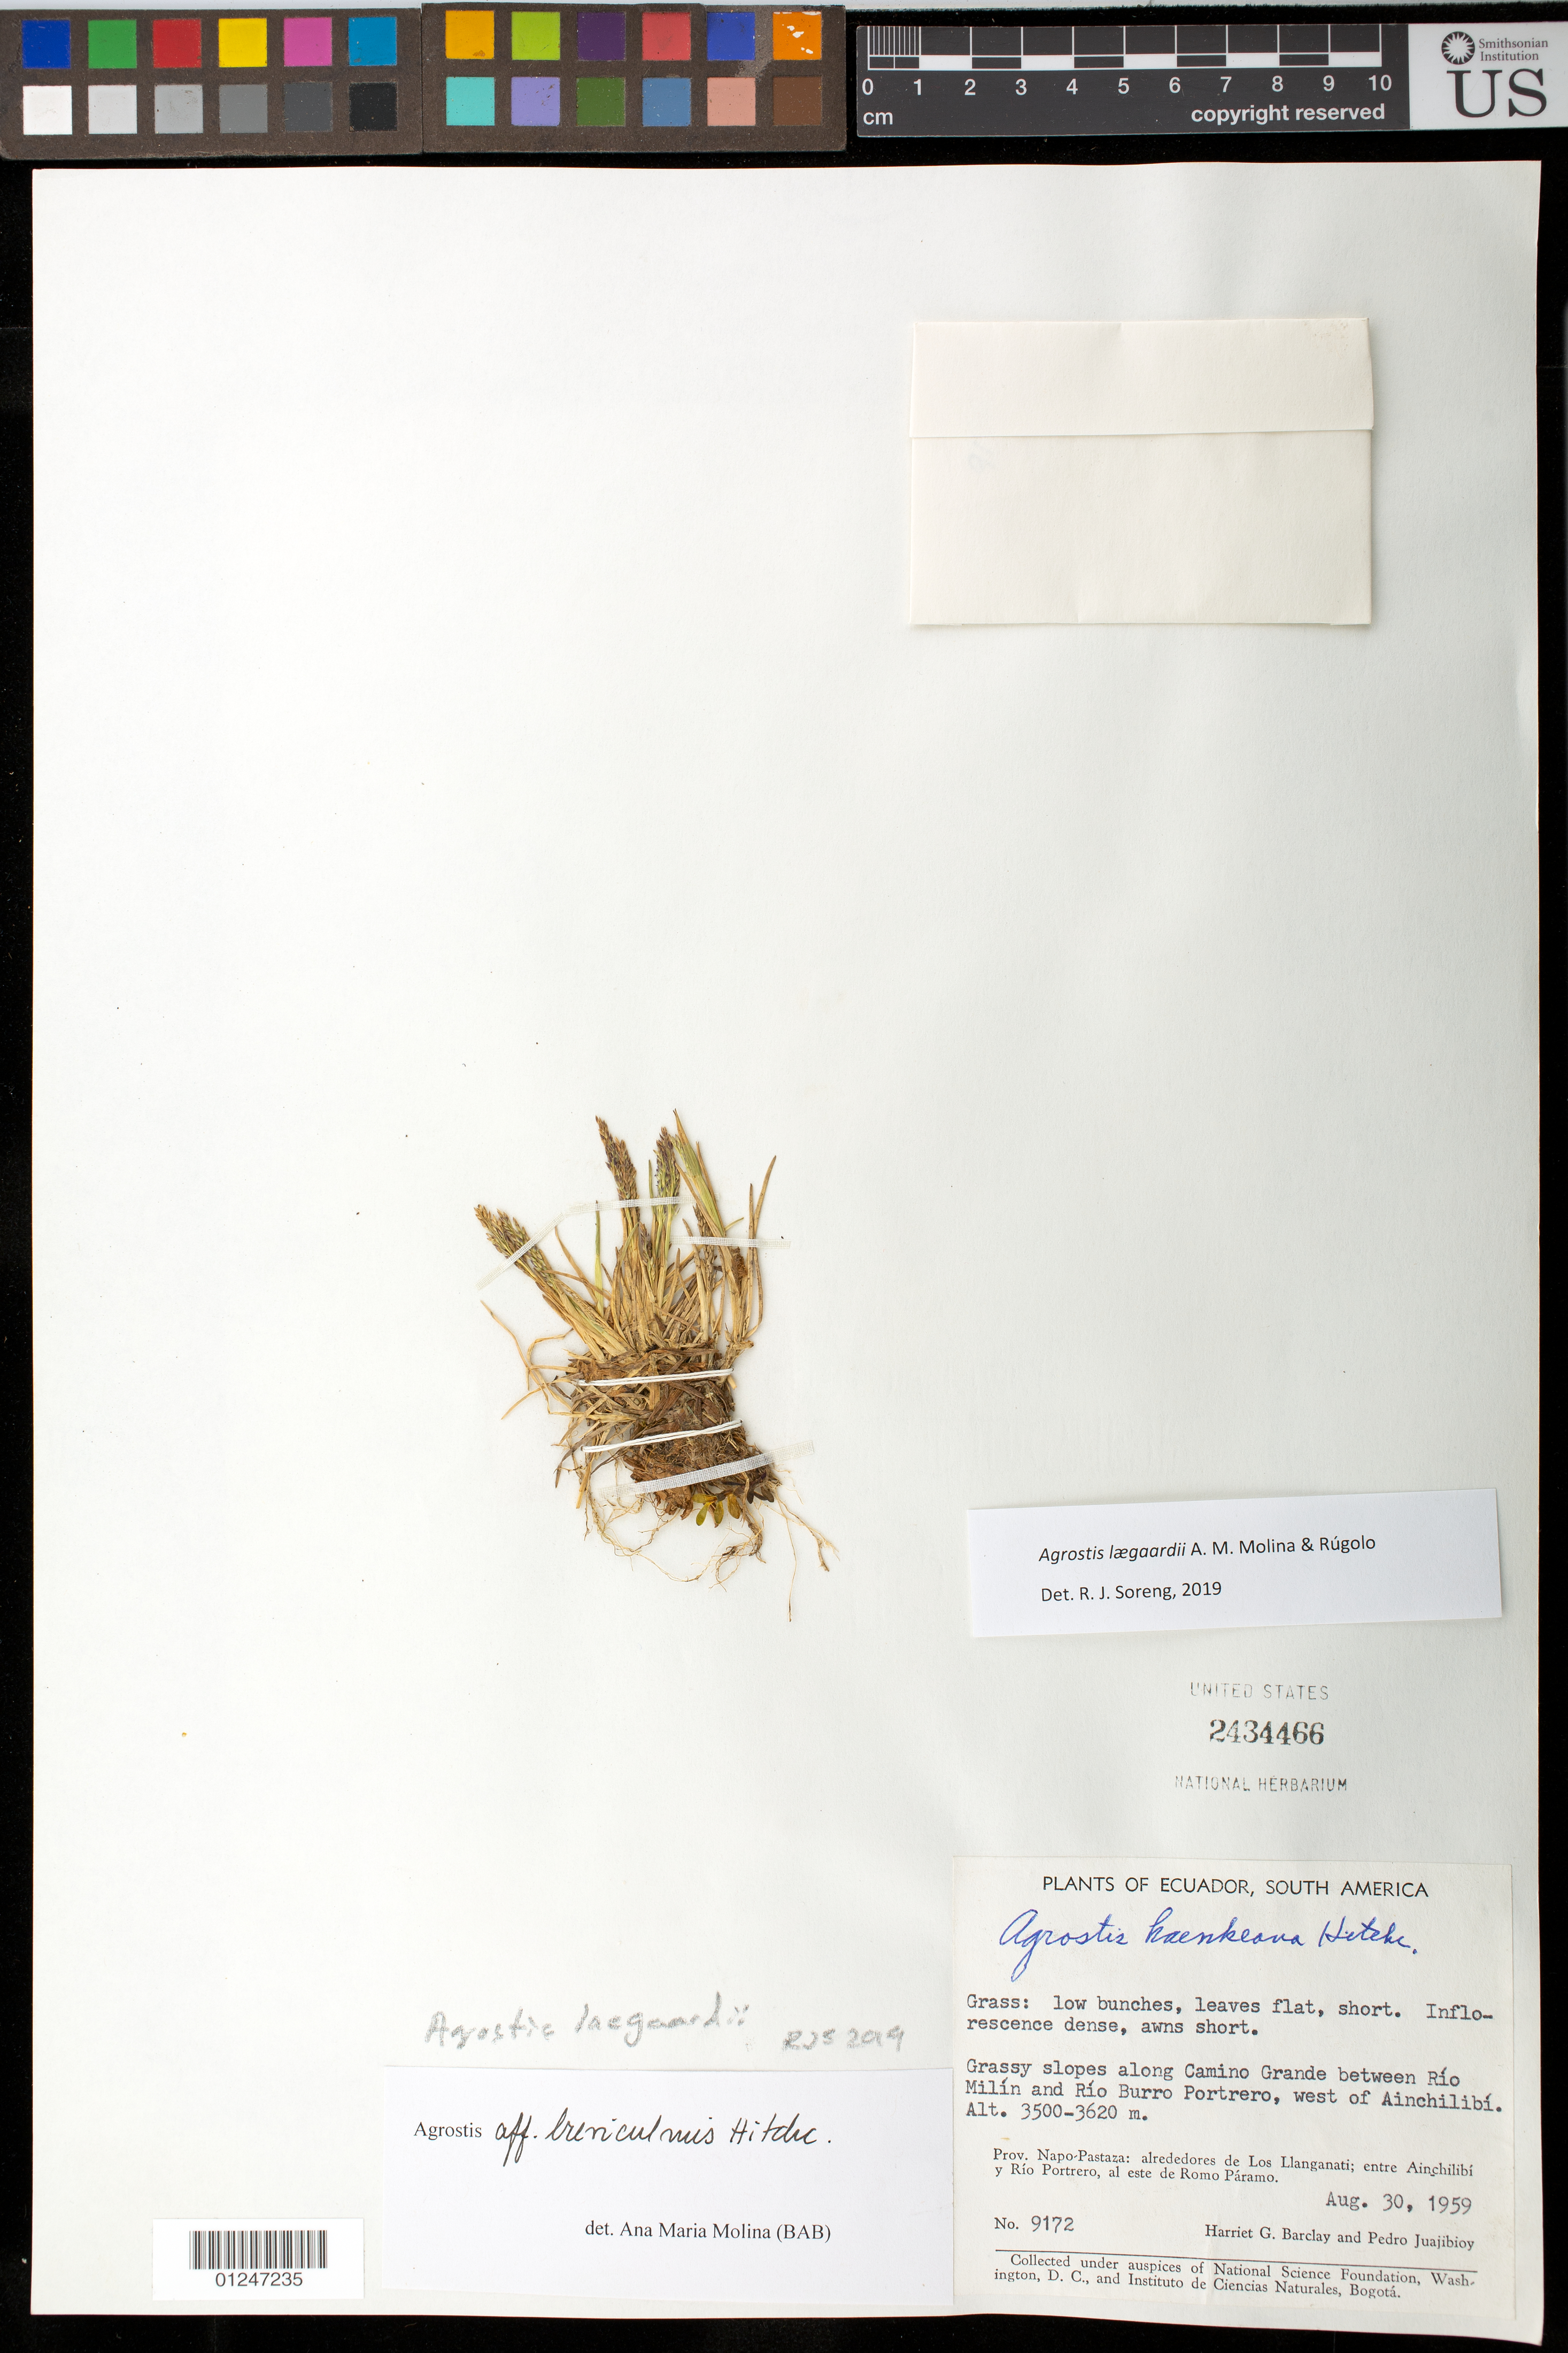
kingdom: Plantae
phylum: Tracheophyta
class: Liliopsida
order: Poales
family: Poaceae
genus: Agrostis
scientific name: Agrostis laegaardii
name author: (Walter) A.M. Molina & Rúgolo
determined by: Soreng, Robert J., Research Associate (BOT), Smithsonian Institution - National Museum of Natural History (UNITED STATES)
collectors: H. G. Barclay & P. Juajibioy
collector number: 9172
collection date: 1959-08-30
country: Ecuador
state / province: Napo / Pastaza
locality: Prov. Napo-Pastaza: alredores de La Cordillera de Los Llanganati; entre Ainchilibi y Rio Portrero, al este de Romo Paramo, grassy slopes along Camino between Rio Milin and Rio Burro Portrero, west of Ainchinilibi.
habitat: Paramo, grassy slopes, low bunches, leaves flat, short, Inflorescen dens, awns short.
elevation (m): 3500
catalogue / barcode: US 2434466